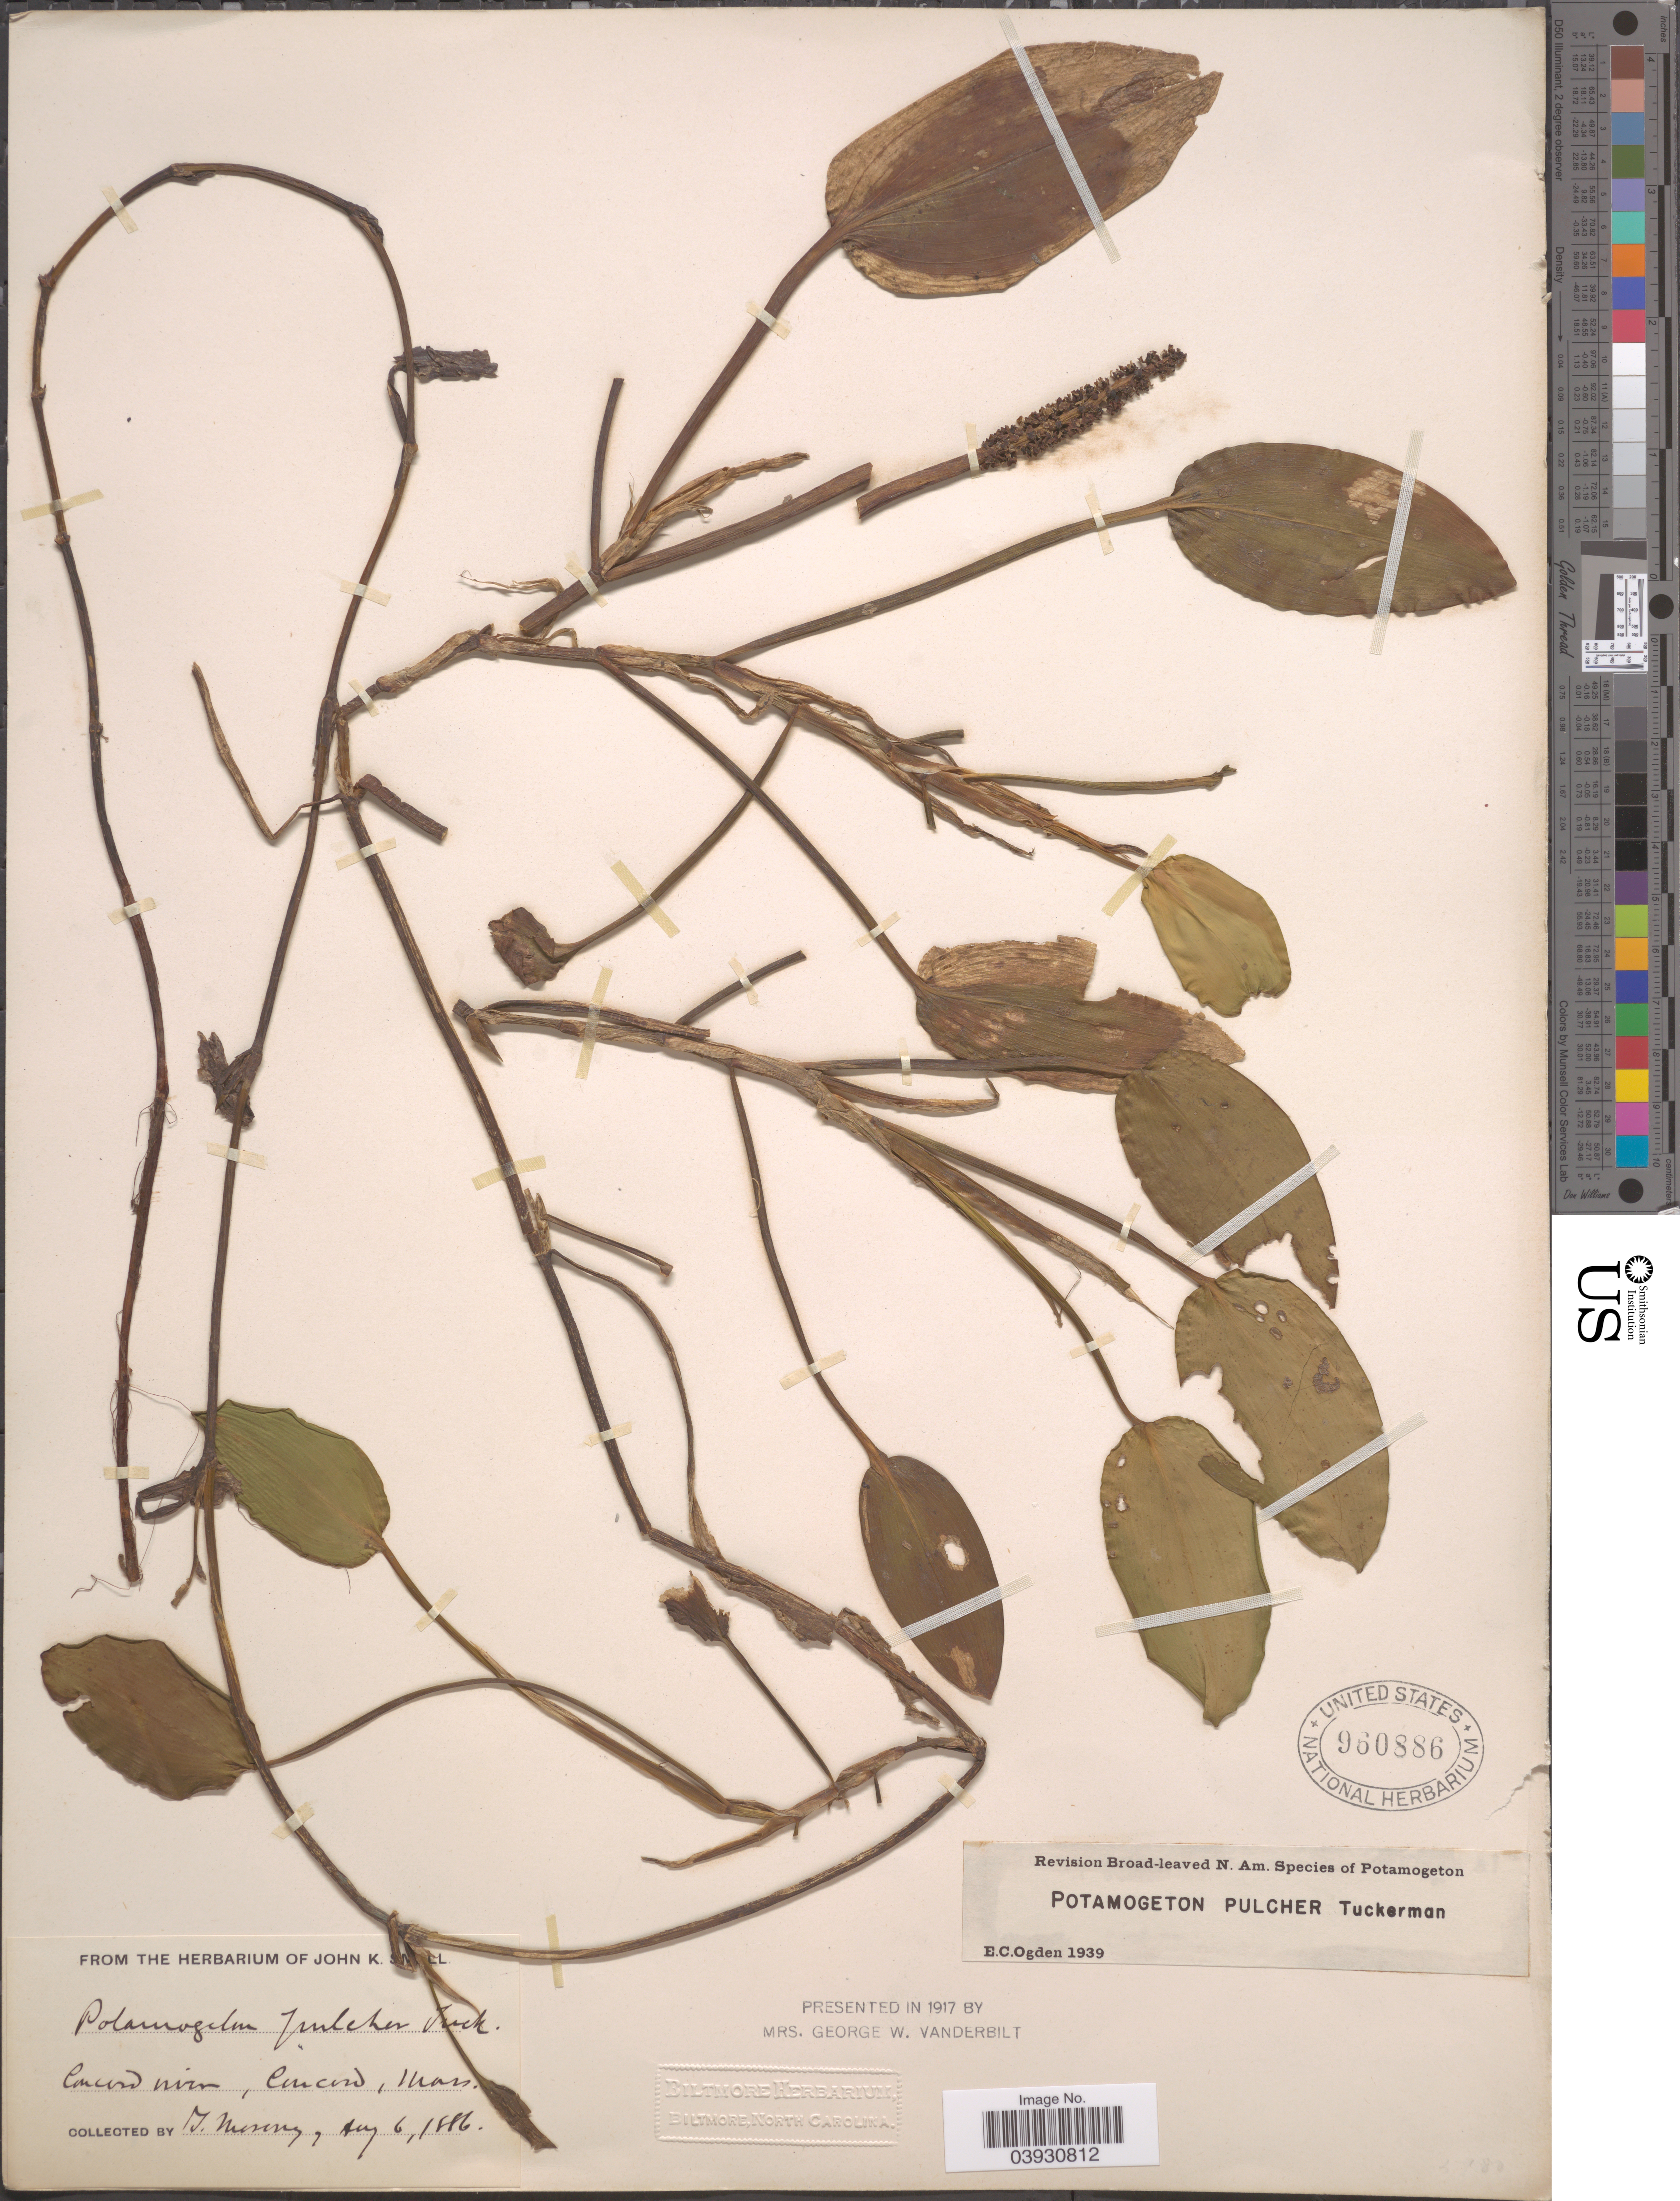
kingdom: Plantae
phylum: Tracheophyta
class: Liliopsida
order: Alismatales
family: Potamogetonaceae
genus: Potamogeton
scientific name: Potamogeton pulcher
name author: Tuck.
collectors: T. Morong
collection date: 1886-08-06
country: United States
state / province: Massachusetts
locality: Concord river, Concord.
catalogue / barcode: US 960886